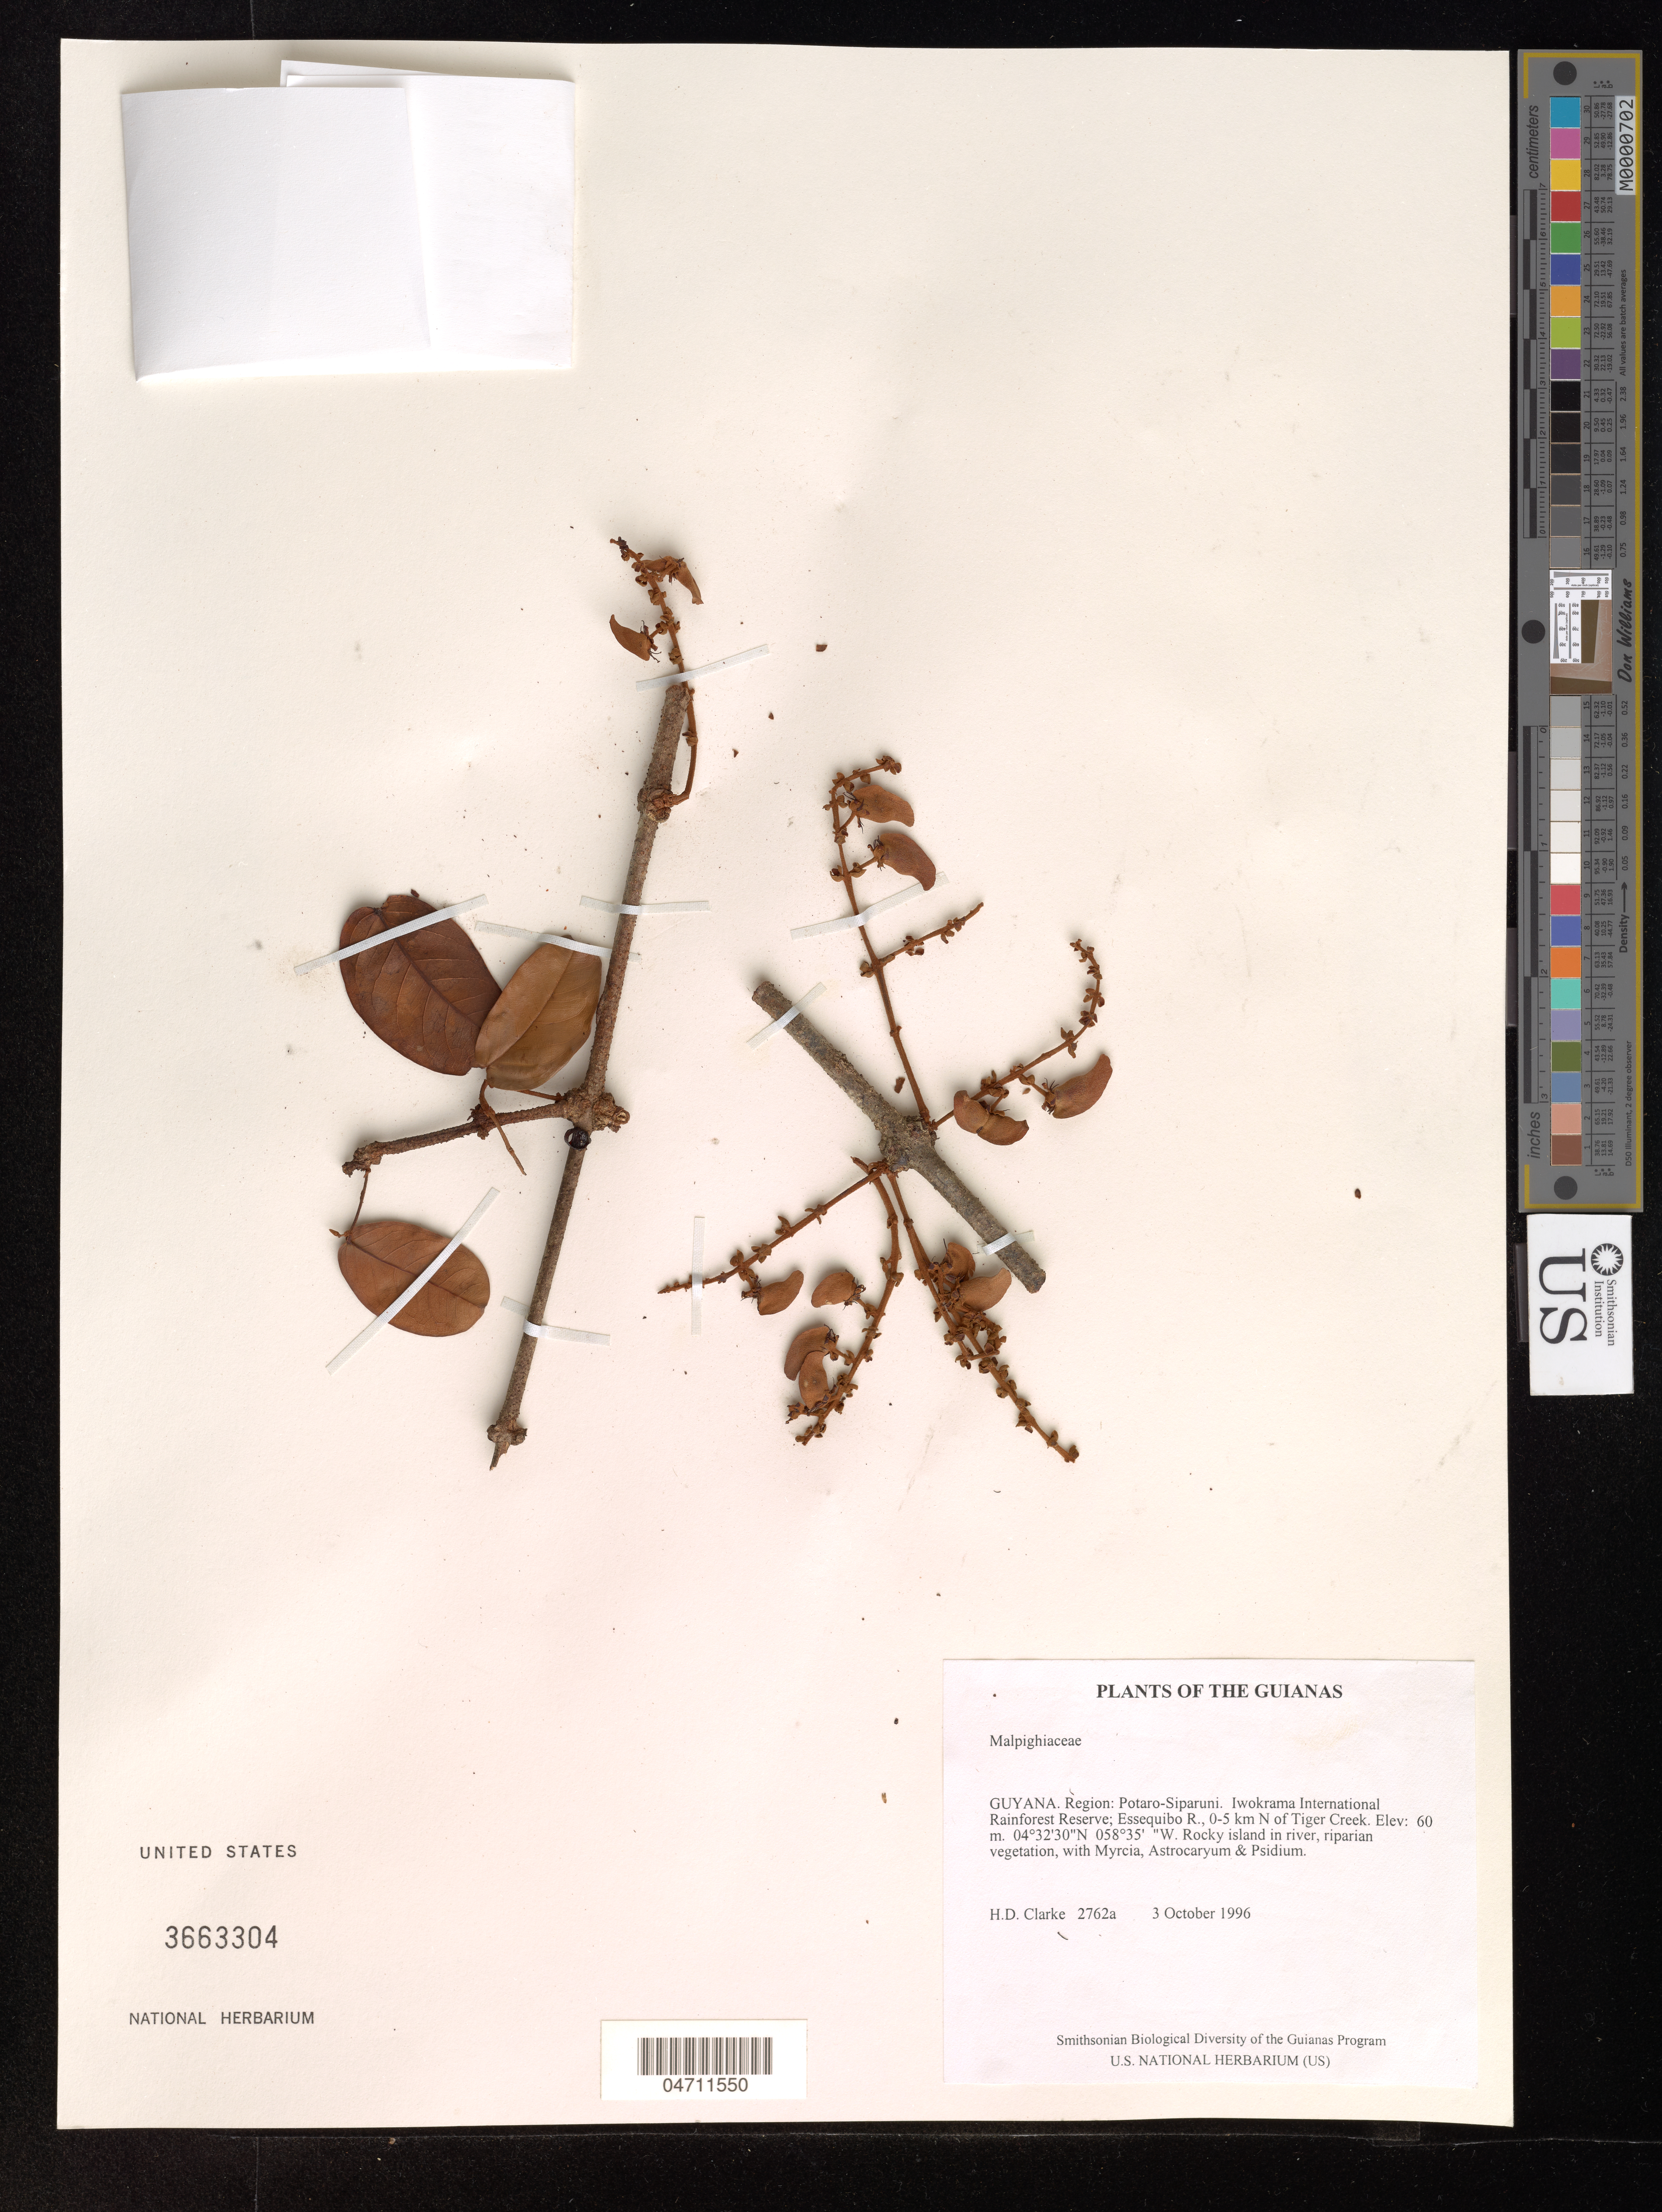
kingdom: Plantae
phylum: Tracheophyta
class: Magnoliopsida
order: Malpighiales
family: Malpighiaceae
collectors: H. D. Clarke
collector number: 2762 a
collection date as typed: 3 October 1996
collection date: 1996-10-03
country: Guyana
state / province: Potaro-Siparuni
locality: Iwokrama International Rainforest Reserve; Essequibo R., 0-5 km N of Tiger Creek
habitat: Rocky island in river, riparian vegetation, with Myrcia, Astrocaryum & Psidium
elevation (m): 60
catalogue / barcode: US 3663304